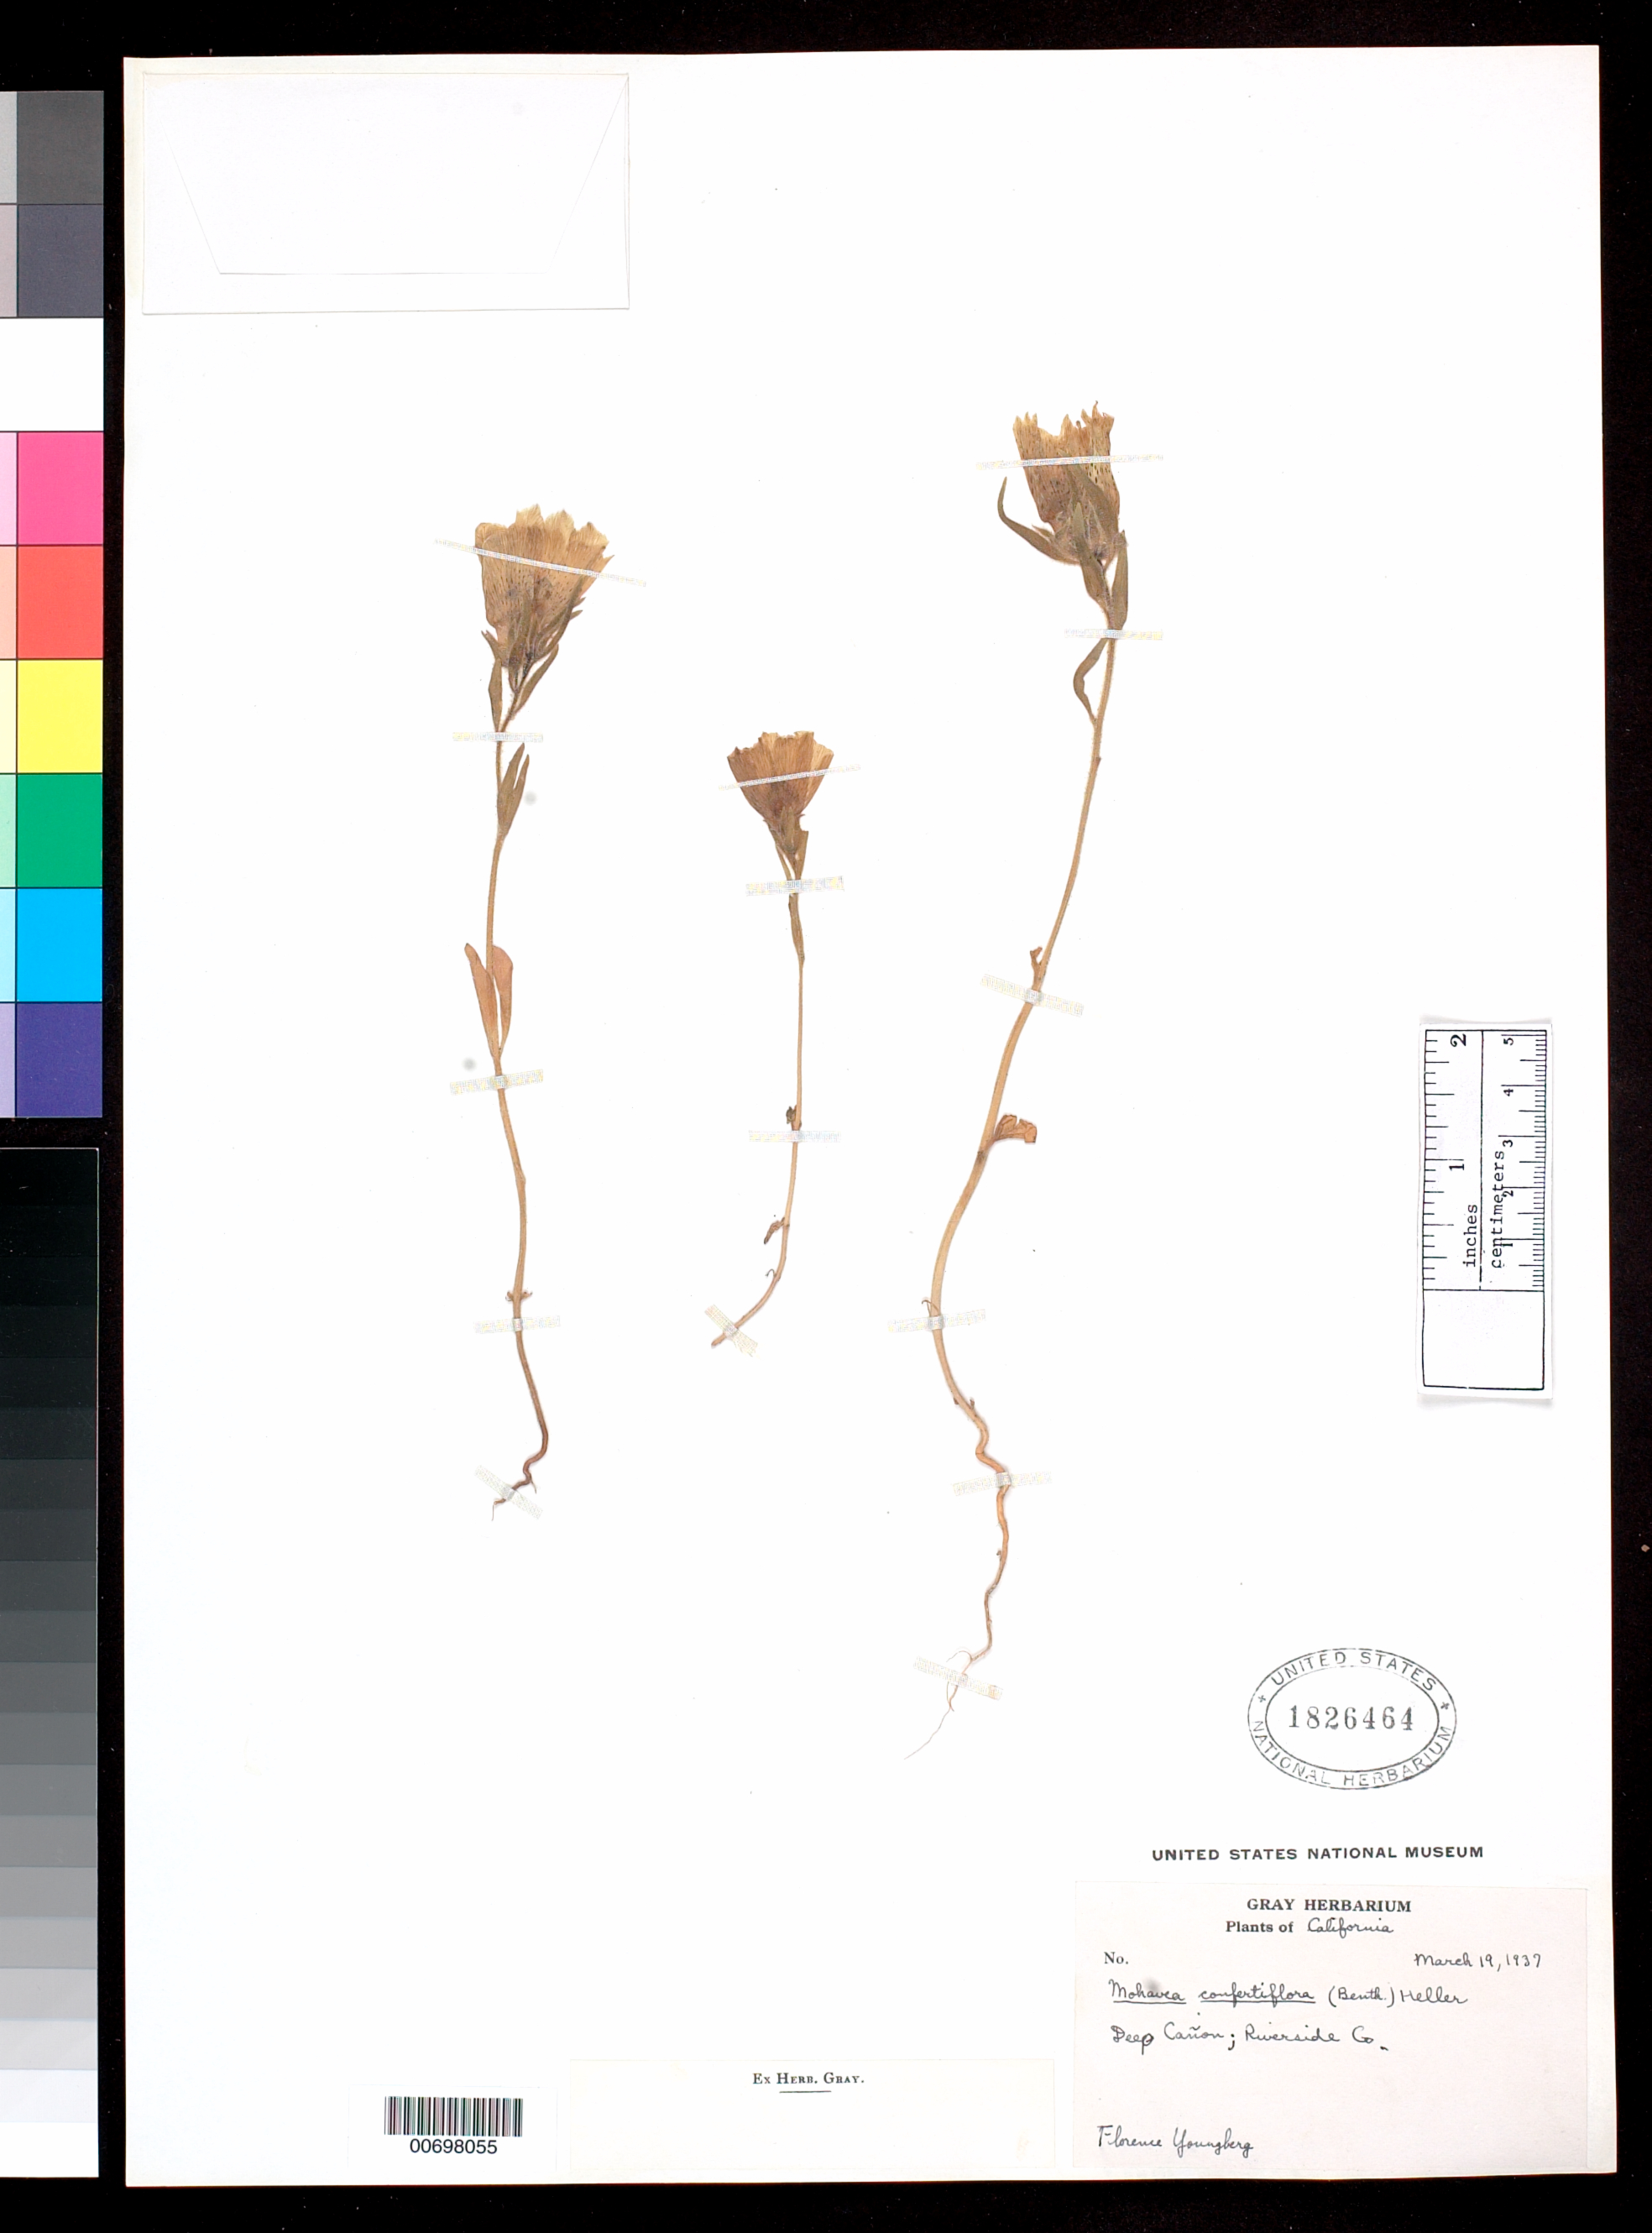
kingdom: Plantae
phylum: Tracheophyta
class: Magnoliopsida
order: Lamiales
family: Plantaginaceae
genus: Mohavea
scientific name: Mohavea confertiflora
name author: (A. DC.) A. Heller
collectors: F. Youngberg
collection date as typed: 19 Mar 1937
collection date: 1937-03-19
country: United States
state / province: California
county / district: Riverside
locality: Deep Cañon.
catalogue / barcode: US 1826464